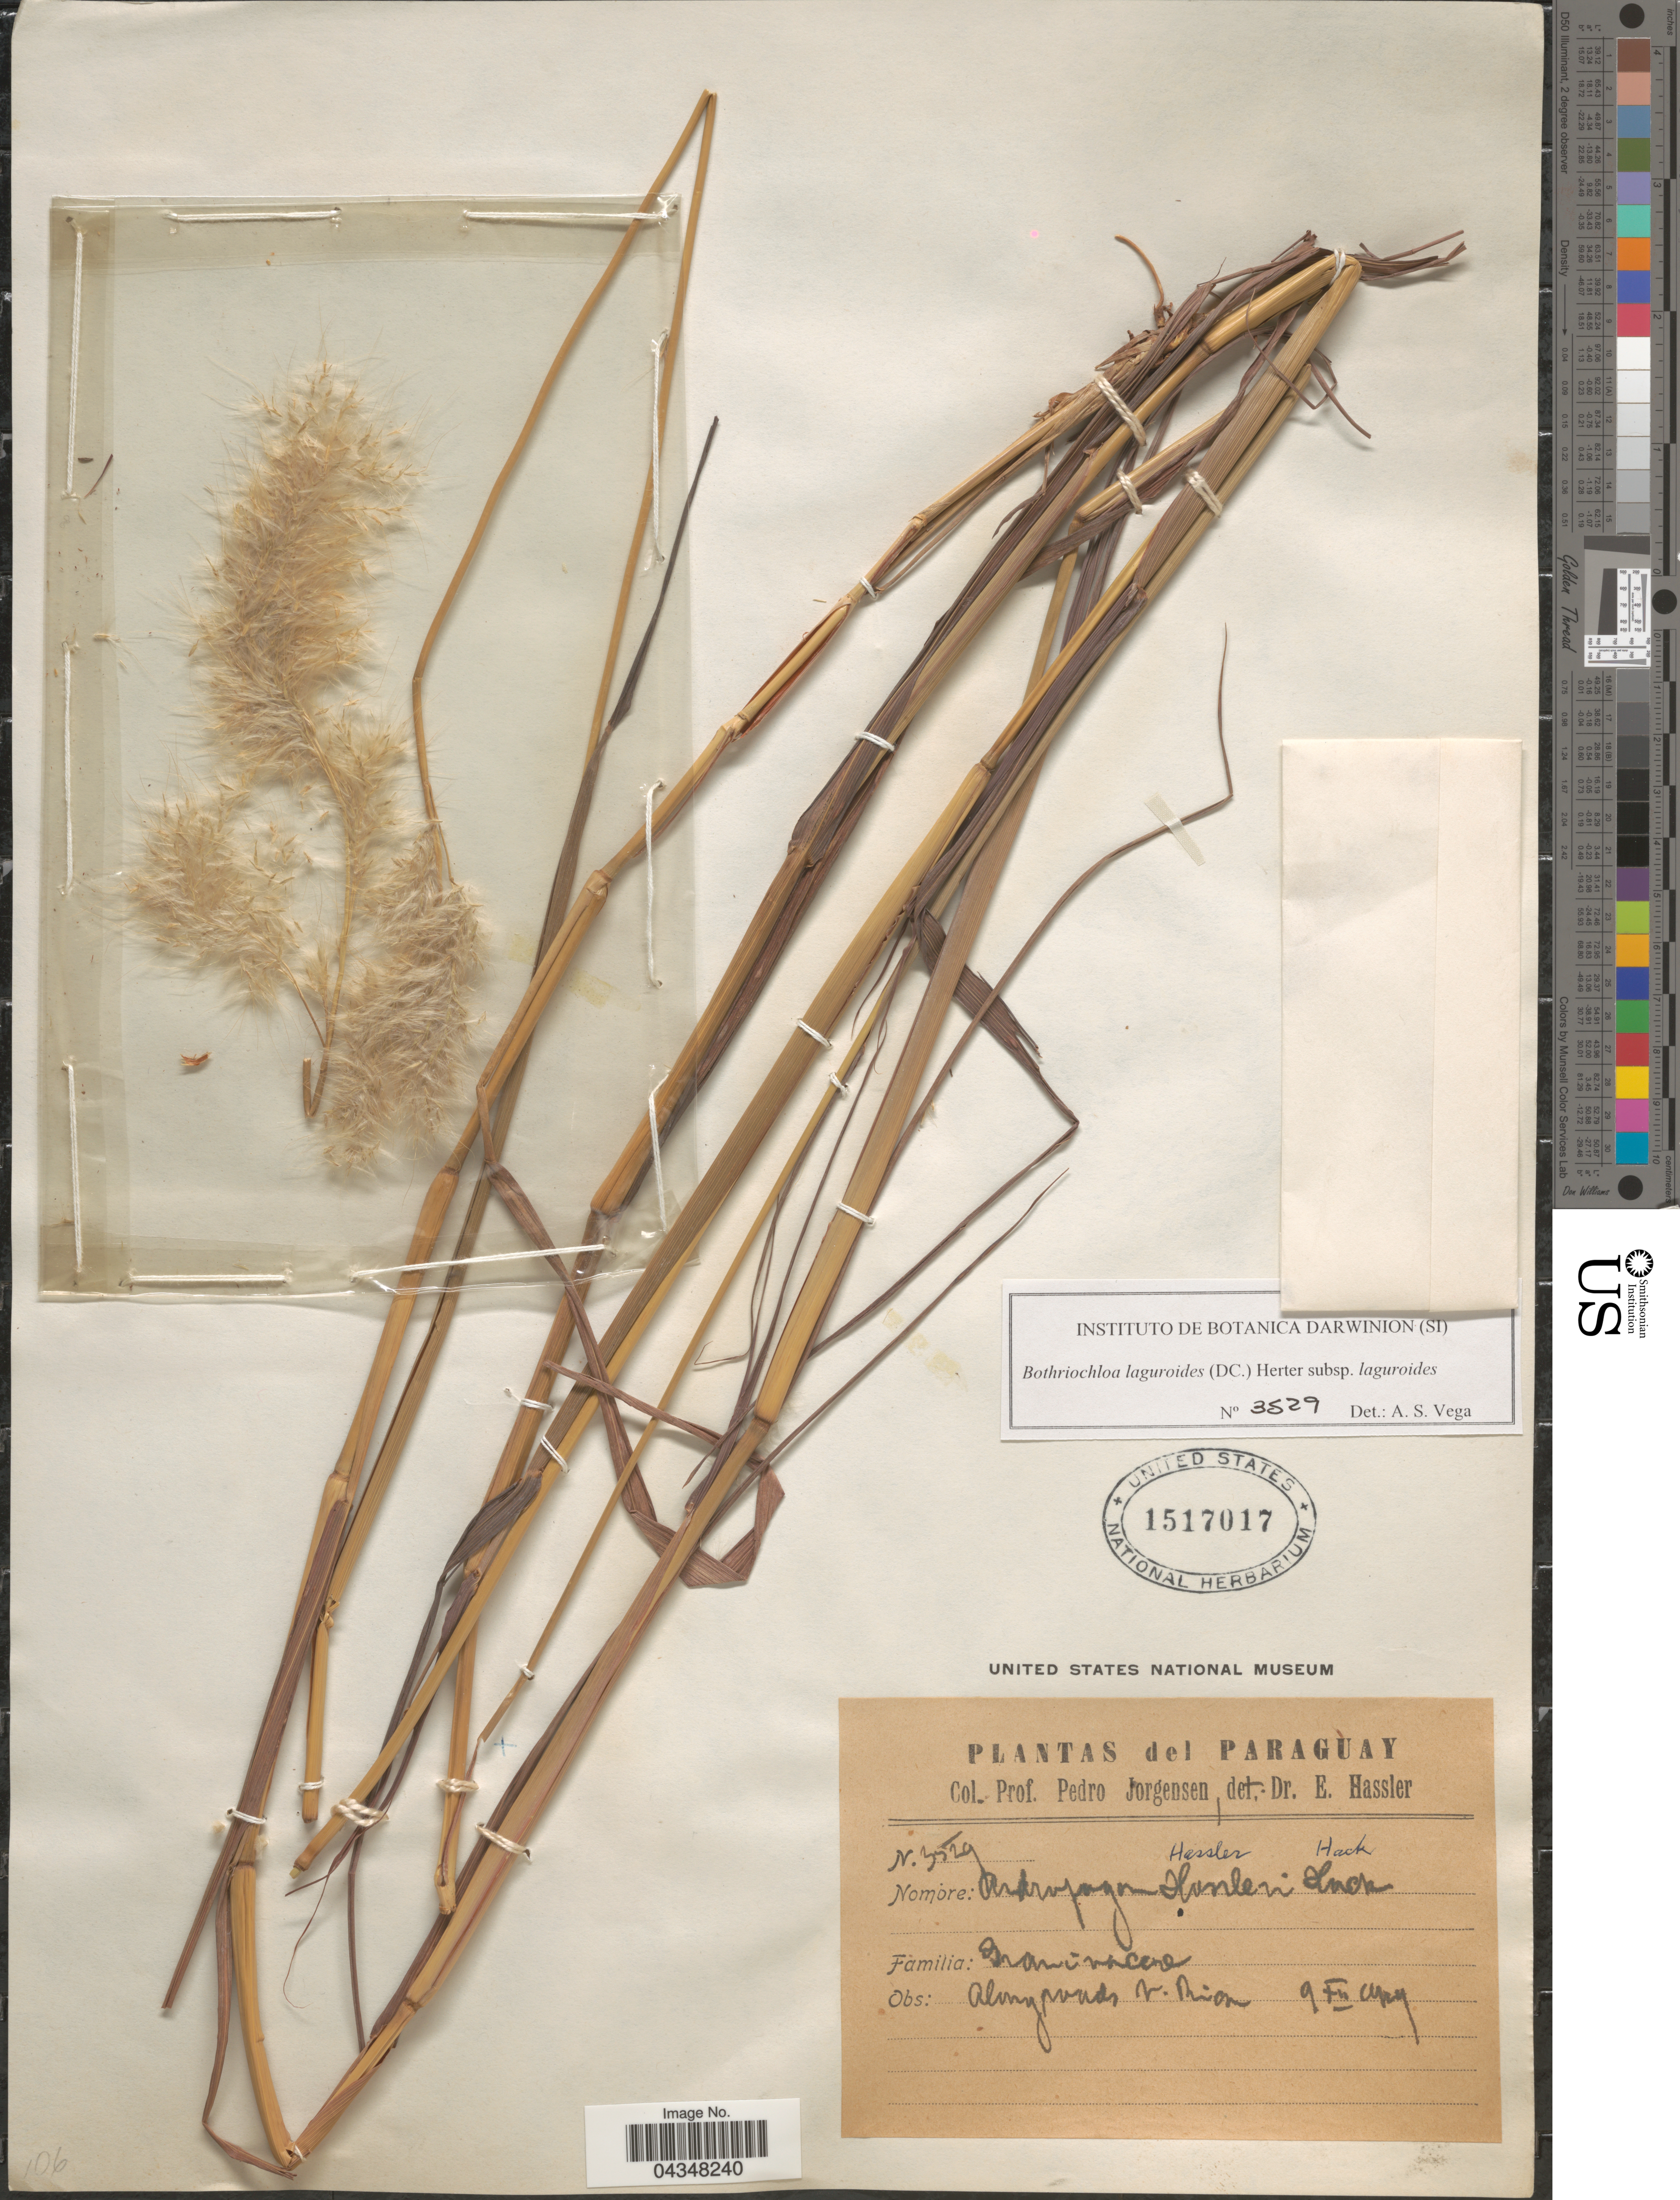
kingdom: Plantae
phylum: Tracheophyta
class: Liliopsida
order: Poales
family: Poaceae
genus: Bothriochloa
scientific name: Bothriochloa laguroides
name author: (DC.) Herter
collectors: P. Jörgensen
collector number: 3529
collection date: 1929-12-09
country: Paraguay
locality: Along roads V. Rica.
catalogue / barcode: US 1517017